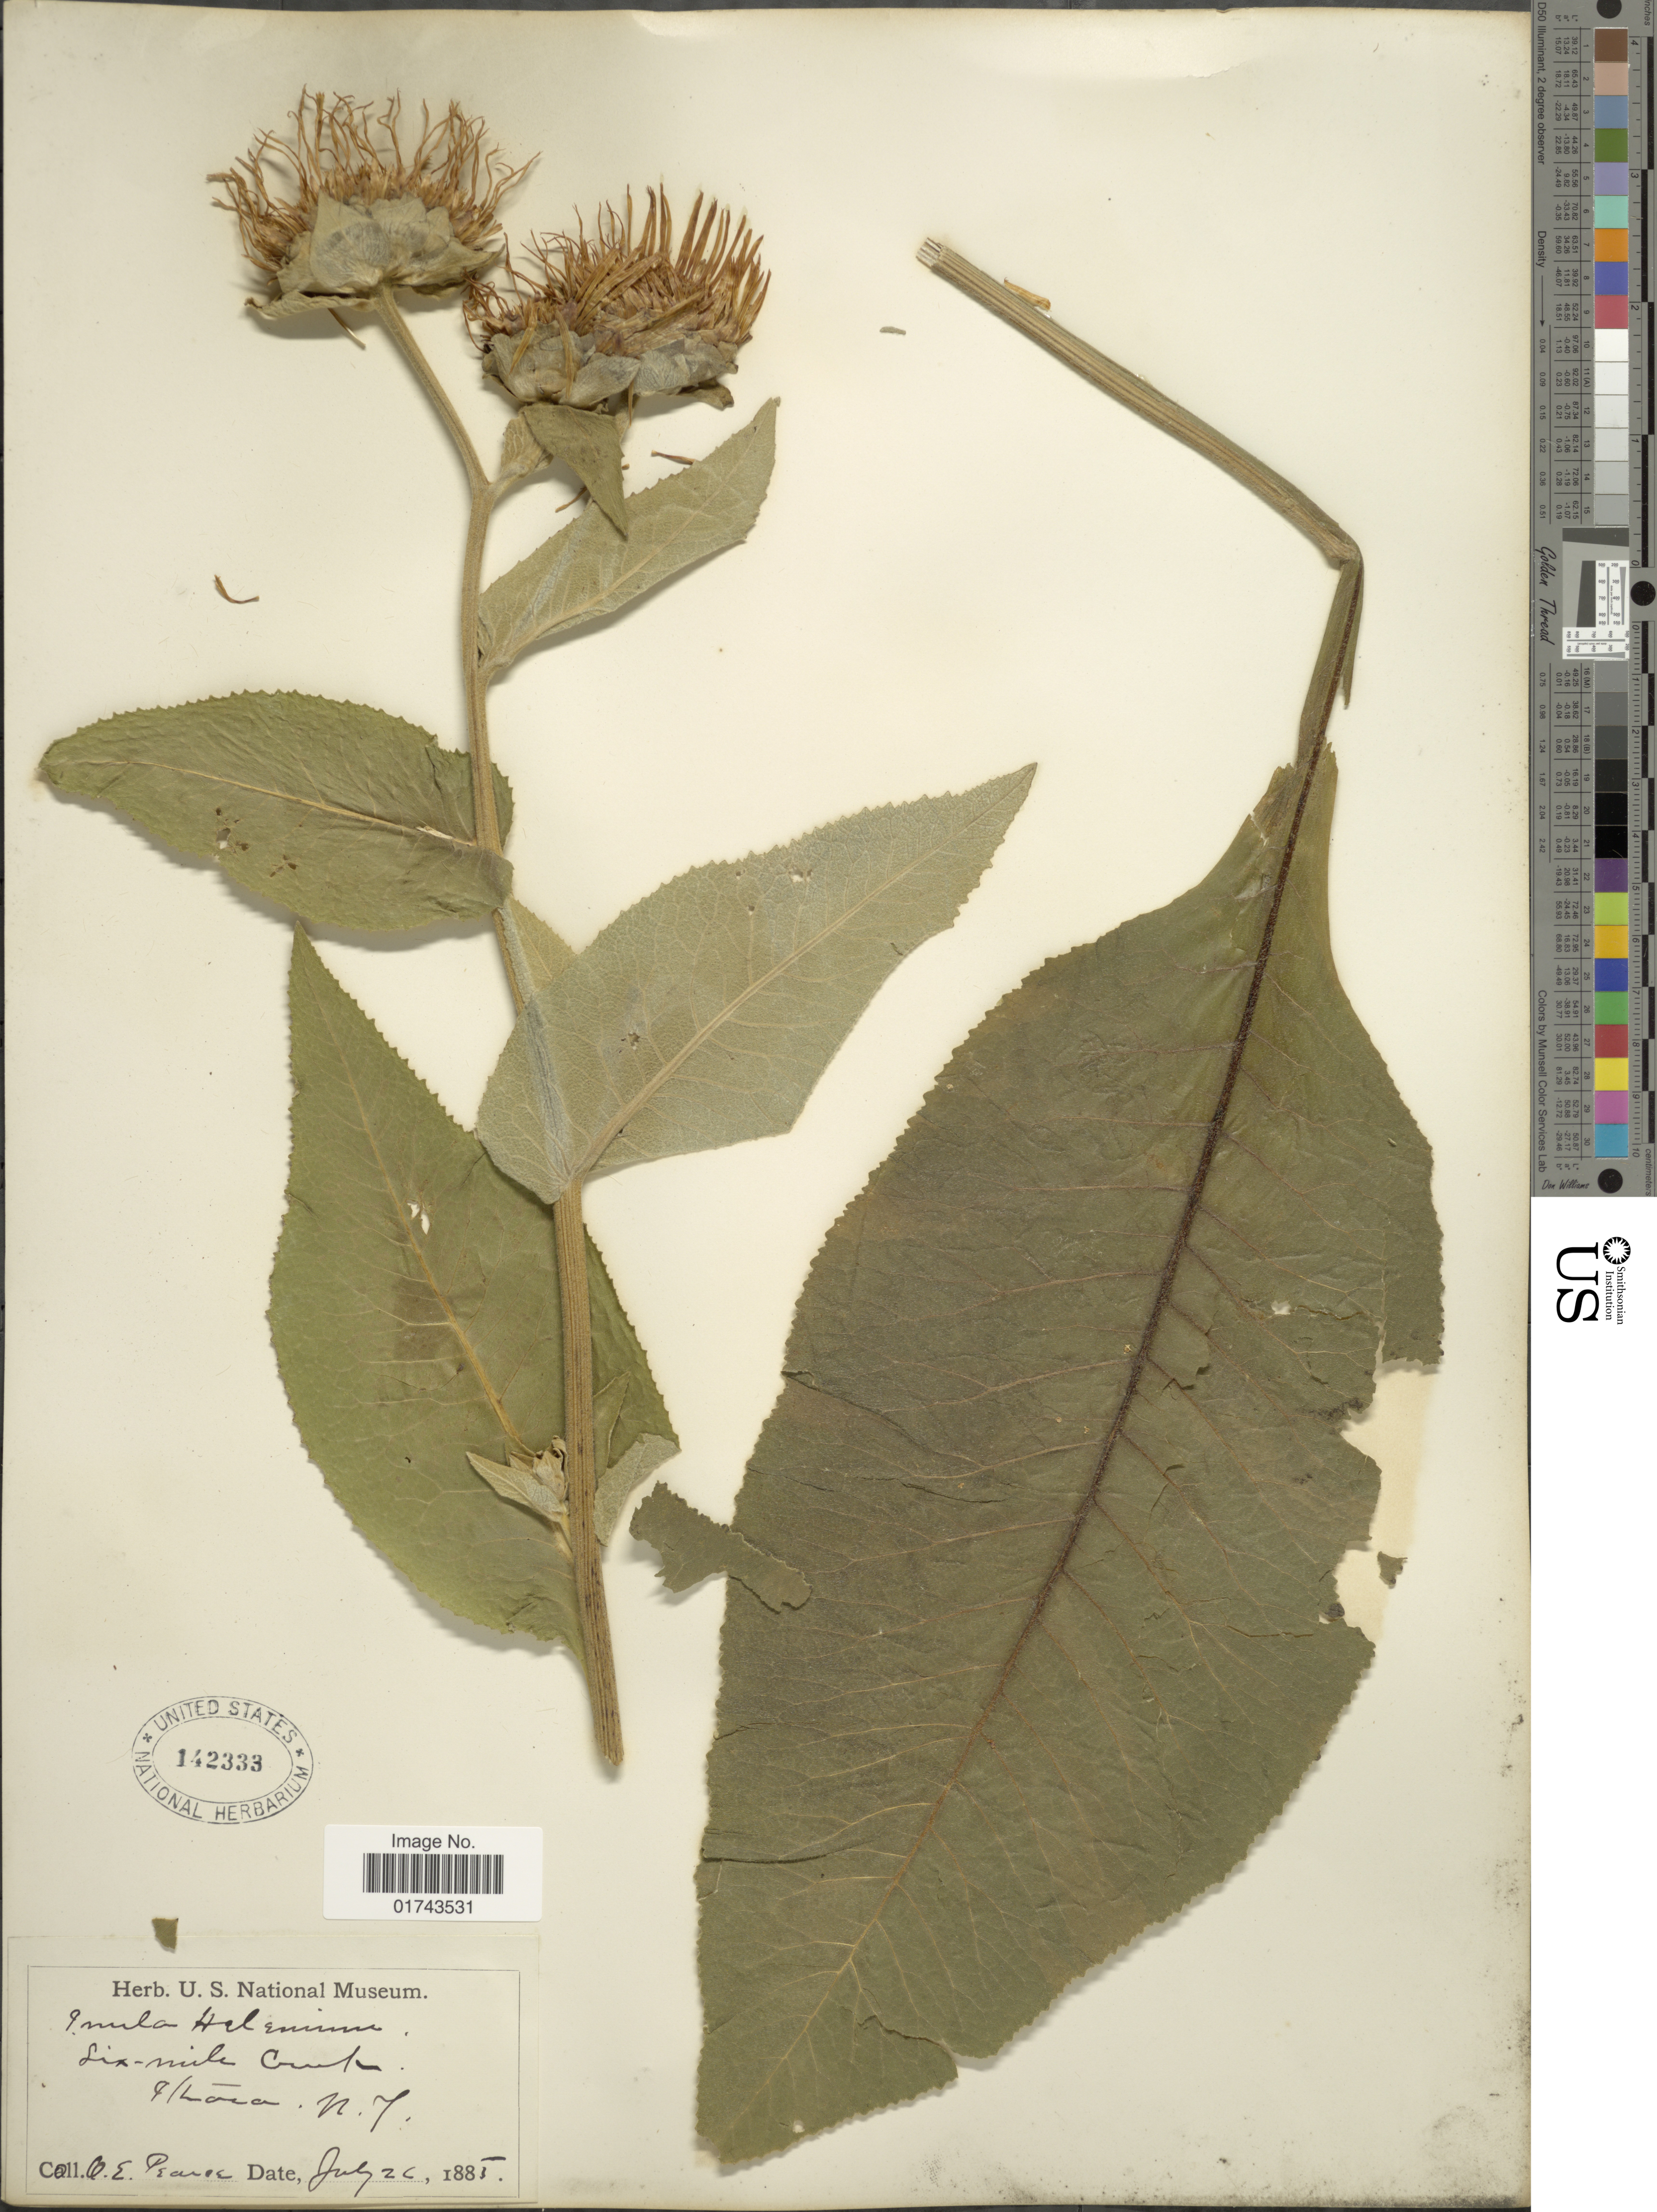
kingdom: Plantae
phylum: Tracheophyta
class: Magnoliopsida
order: Asterales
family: Asteraceae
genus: Inula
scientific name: Inula helenium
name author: L.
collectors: O. E. Pearce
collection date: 1885-07-26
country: United States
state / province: New York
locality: Ithaca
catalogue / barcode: US 142333